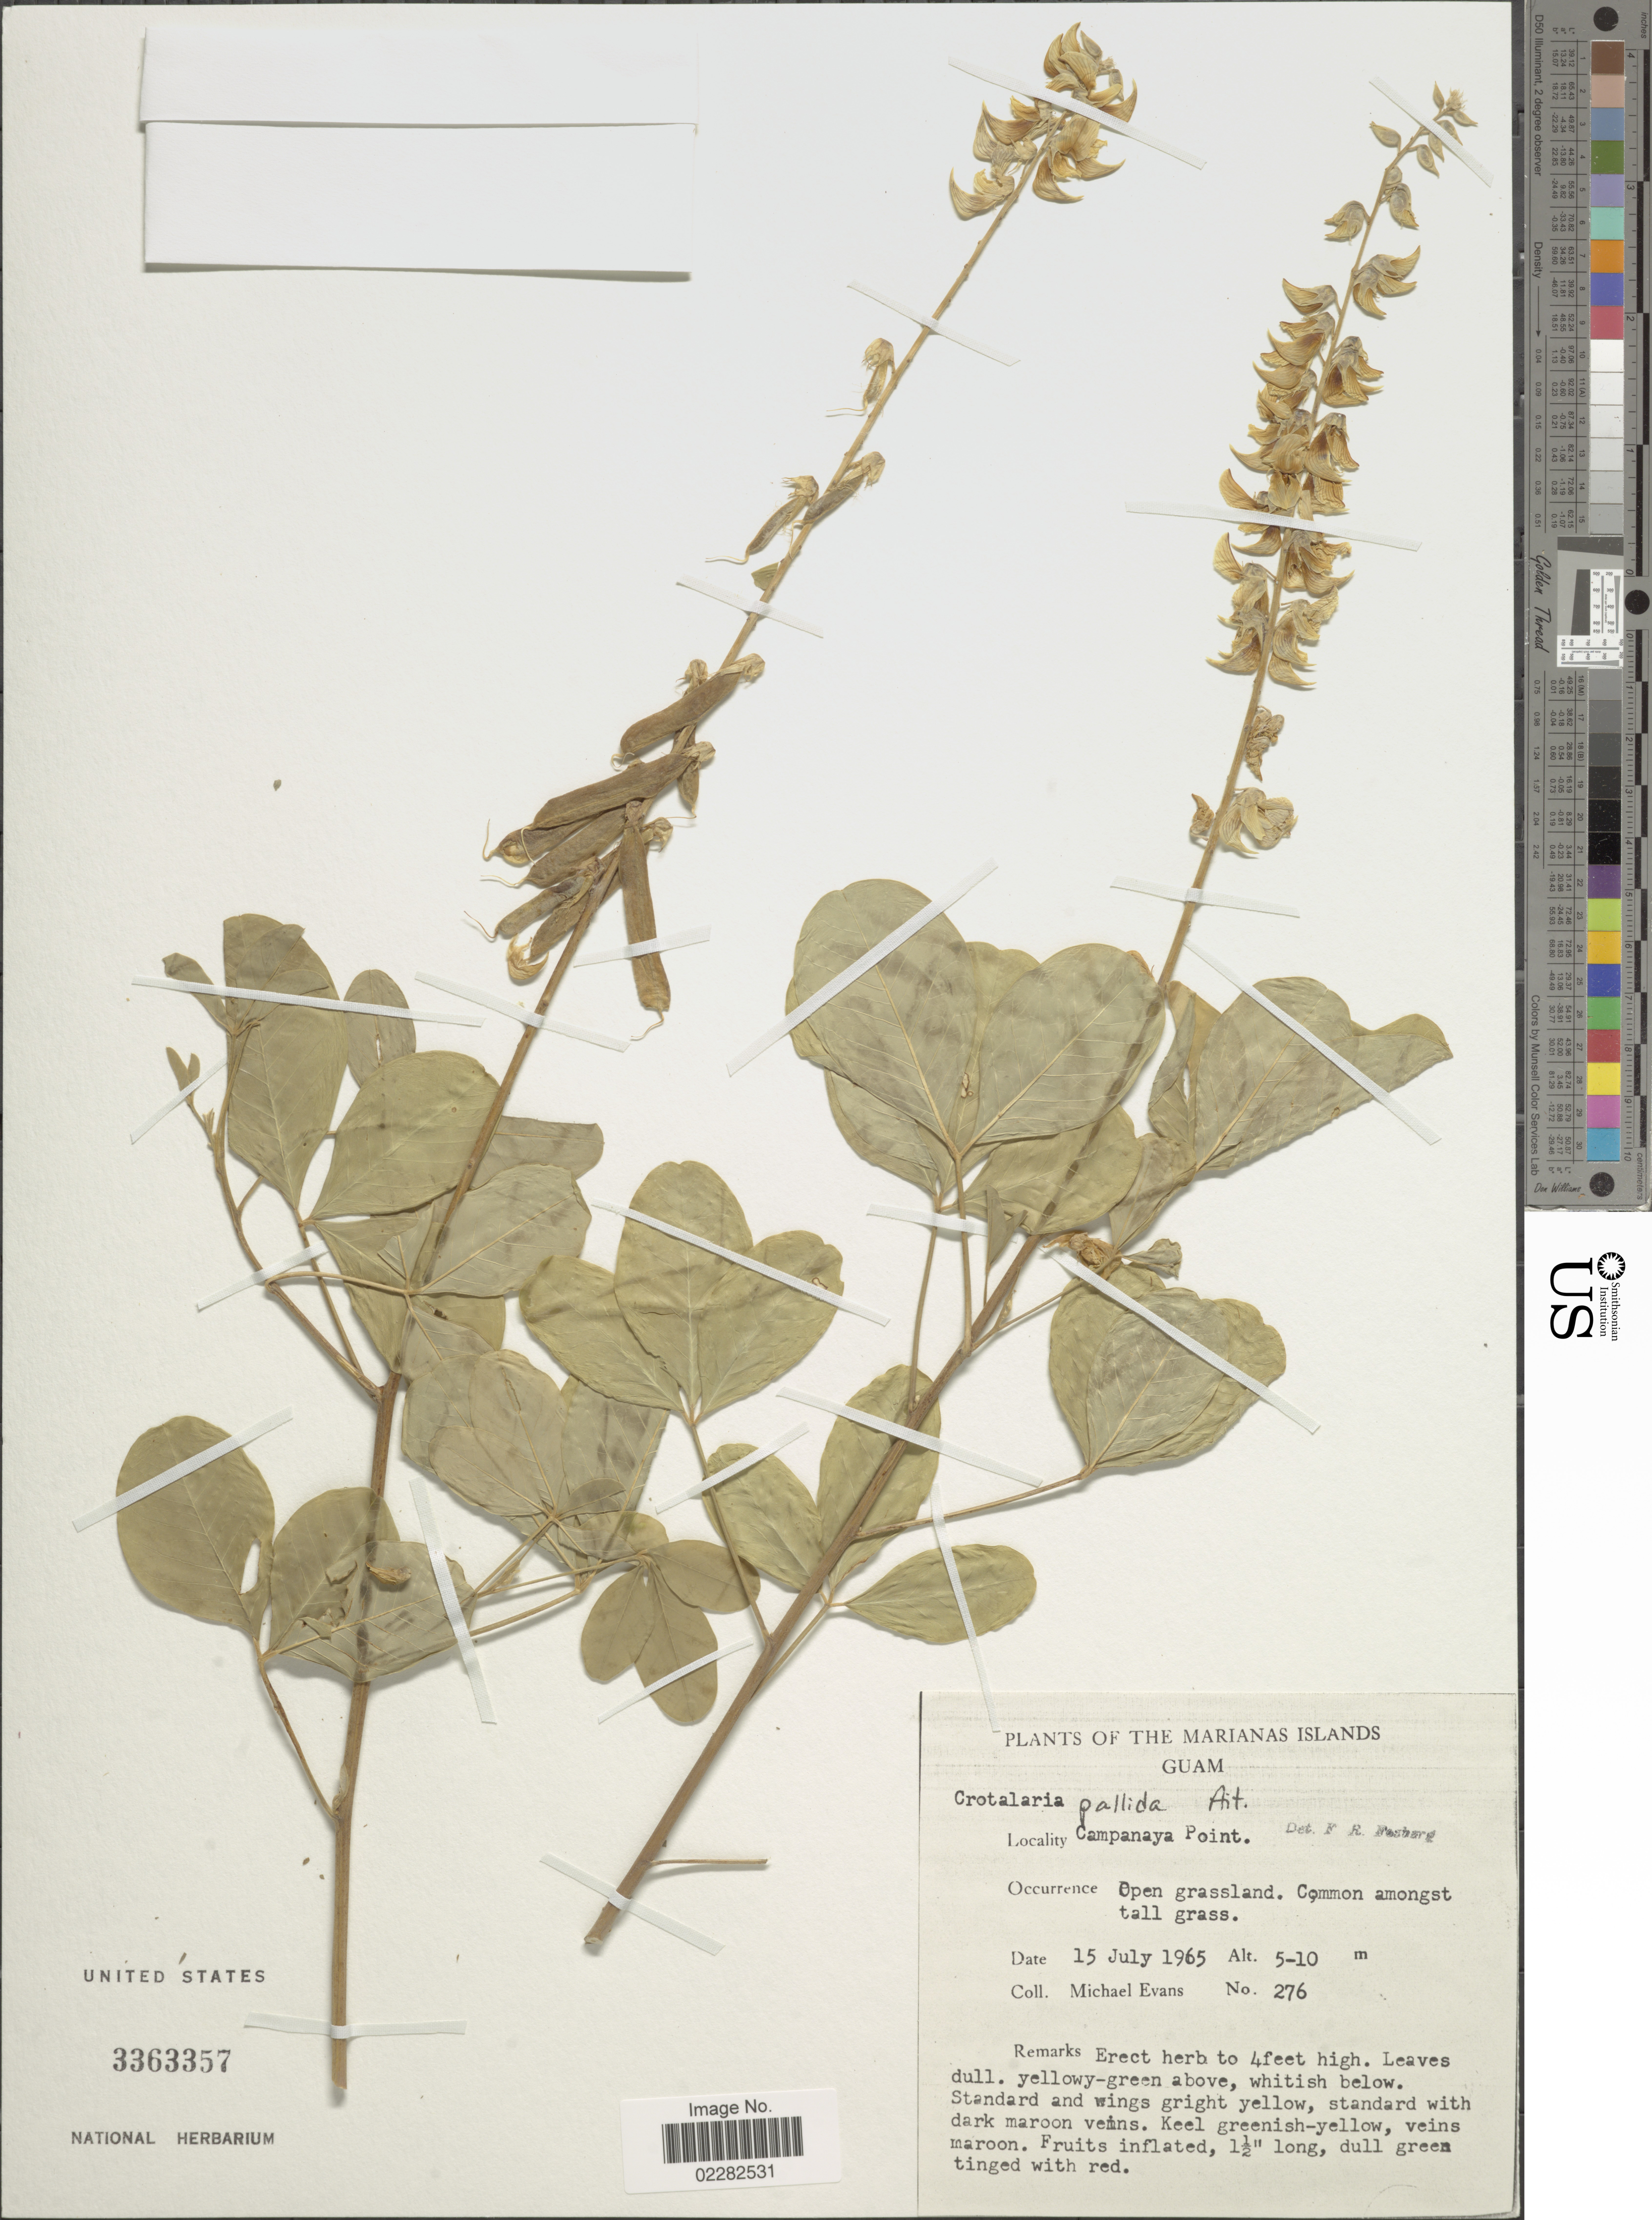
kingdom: Plantae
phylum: Tracheophyta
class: Magnoliopsida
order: Fabales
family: Fabaceae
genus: Crotalaria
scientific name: Crotalaria pallida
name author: Aiton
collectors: M. Evans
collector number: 276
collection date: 1965-07-15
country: Guam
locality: Marianas Islands, Campanaya Point, open grassland, common amongst tall grass.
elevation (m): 5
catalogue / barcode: US 3363357